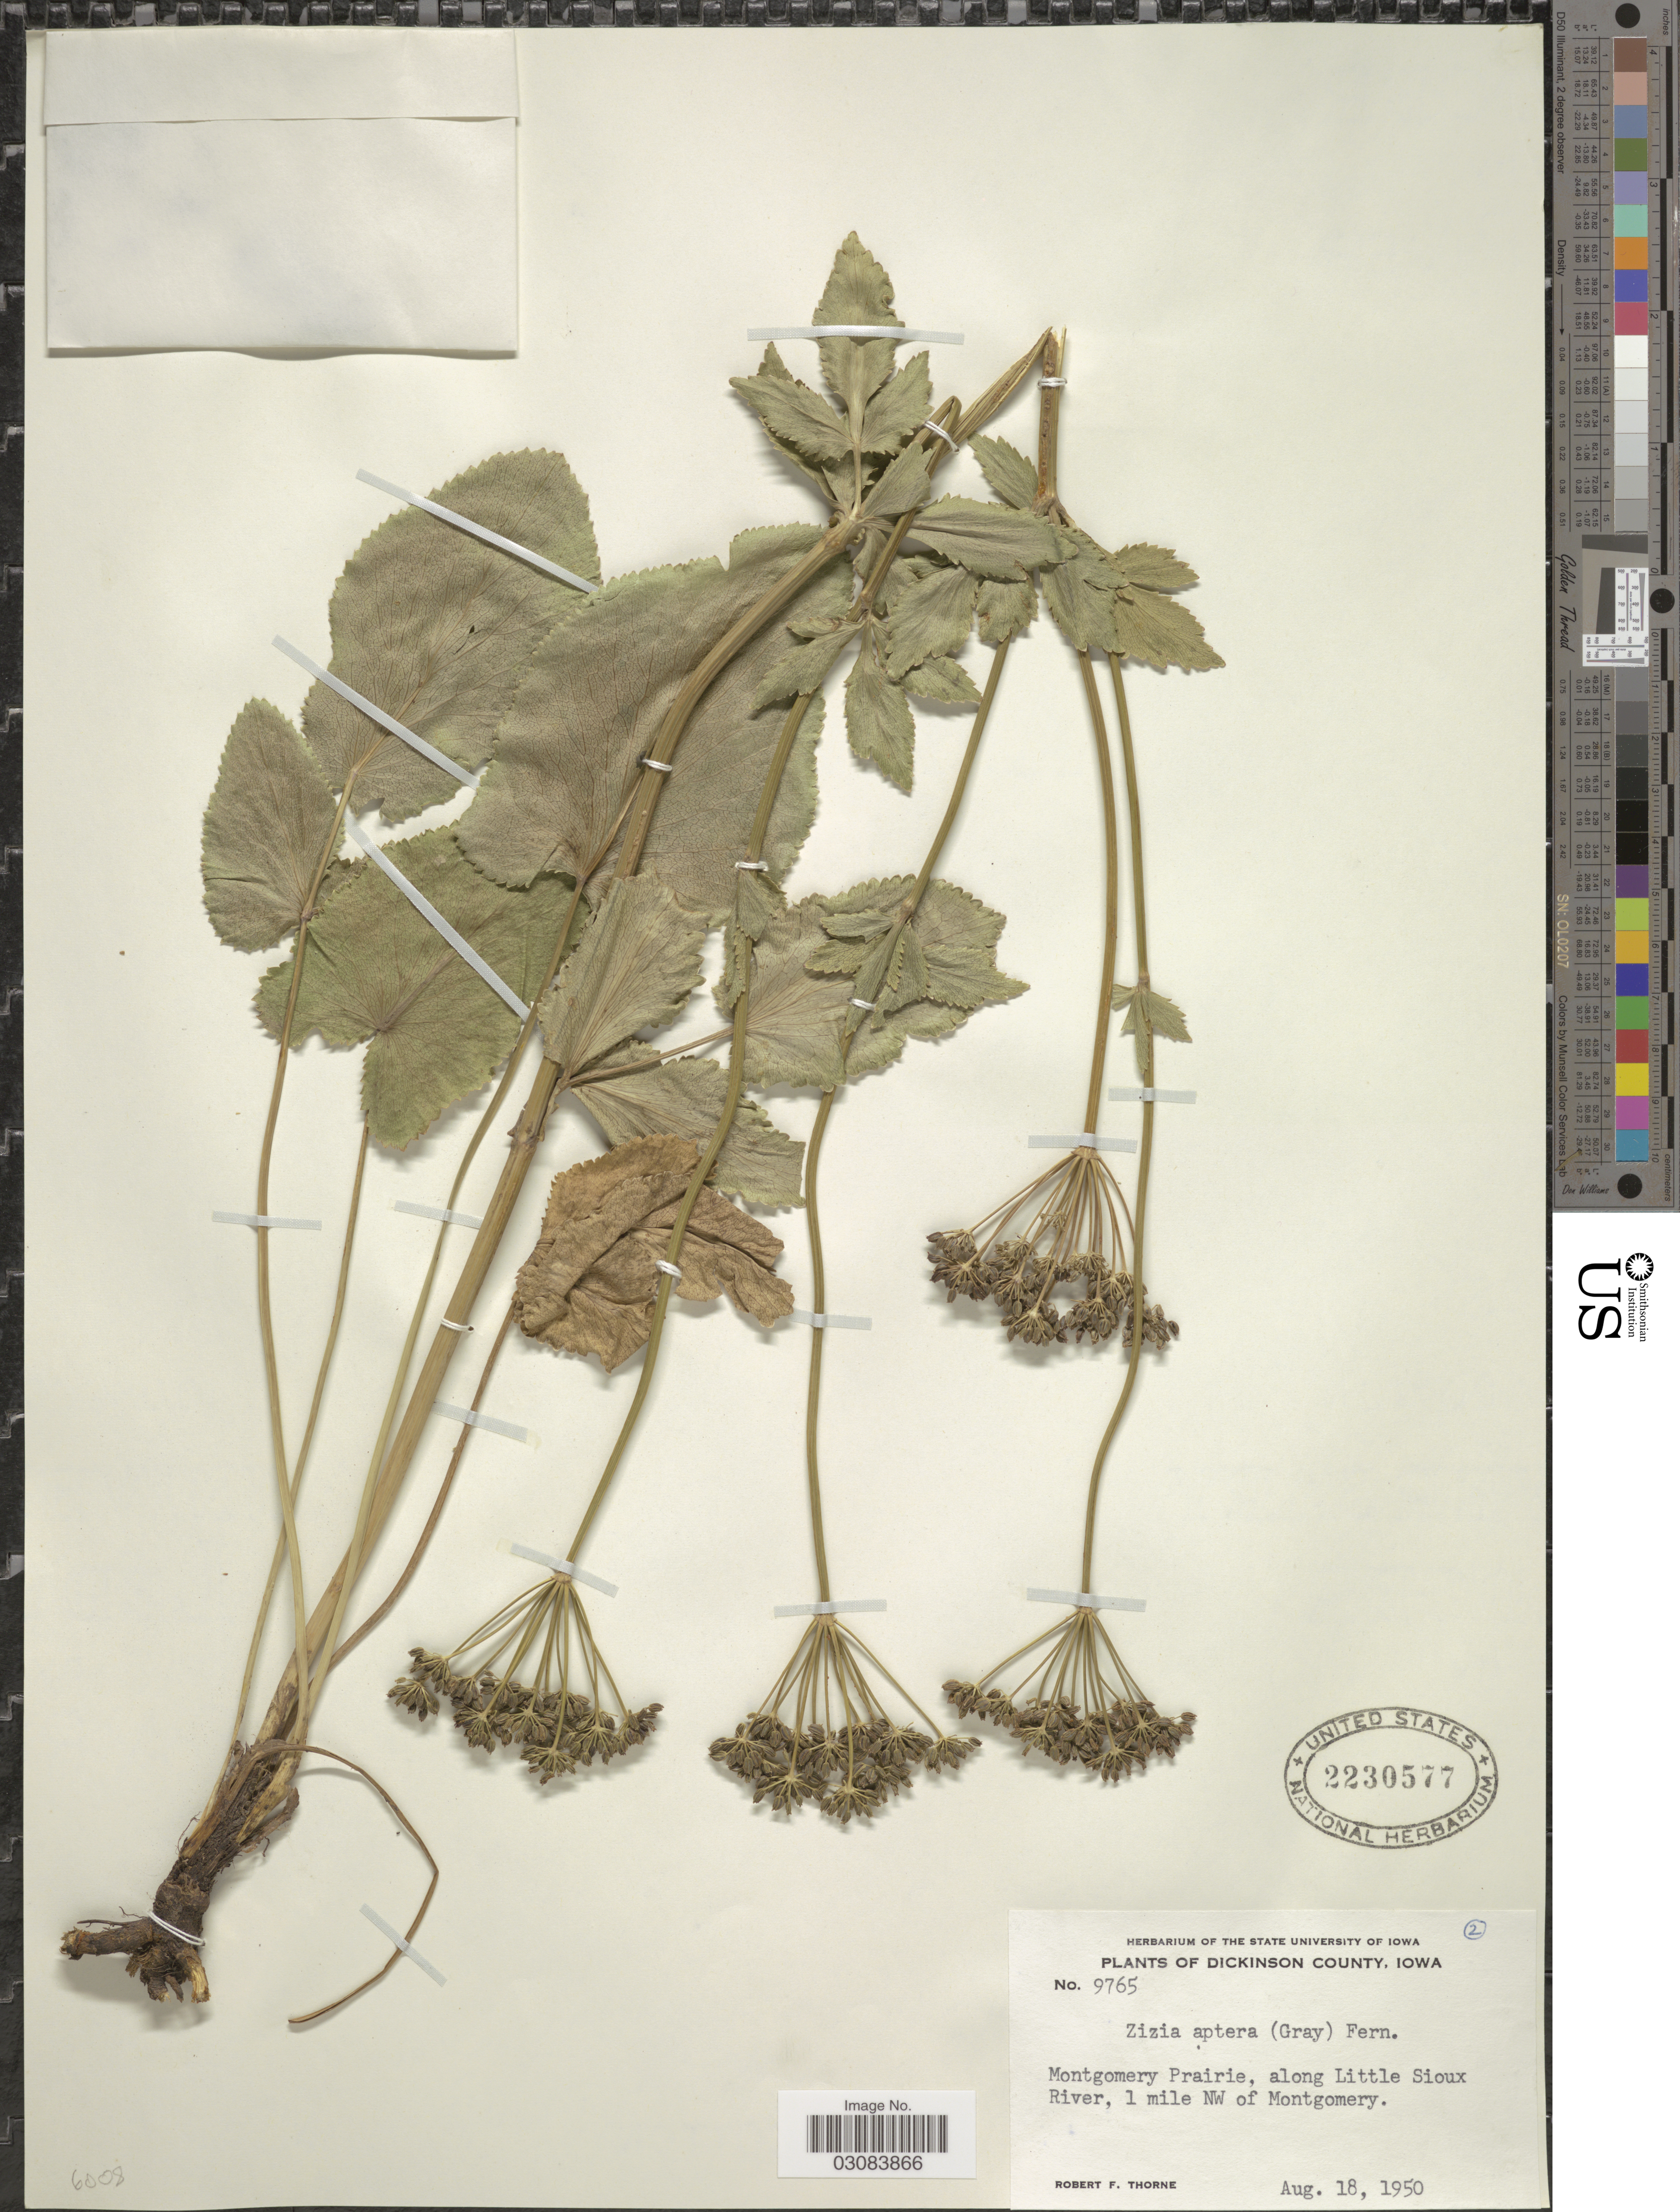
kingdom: Plantae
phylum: Tracheophyta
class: Magnoliopsida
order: Apiales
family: Apiaceae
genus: Zizia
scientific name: Zizia aptera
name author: (A. Gray) Fernald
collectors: R. F. Thorne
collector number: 9765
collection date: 1950-08-18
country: United States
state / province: Iowa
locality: Dickinson County. Montgomery Prairie, along Little Sioux River, 1 mile NW of Montgomery.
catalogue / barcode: US 2230577